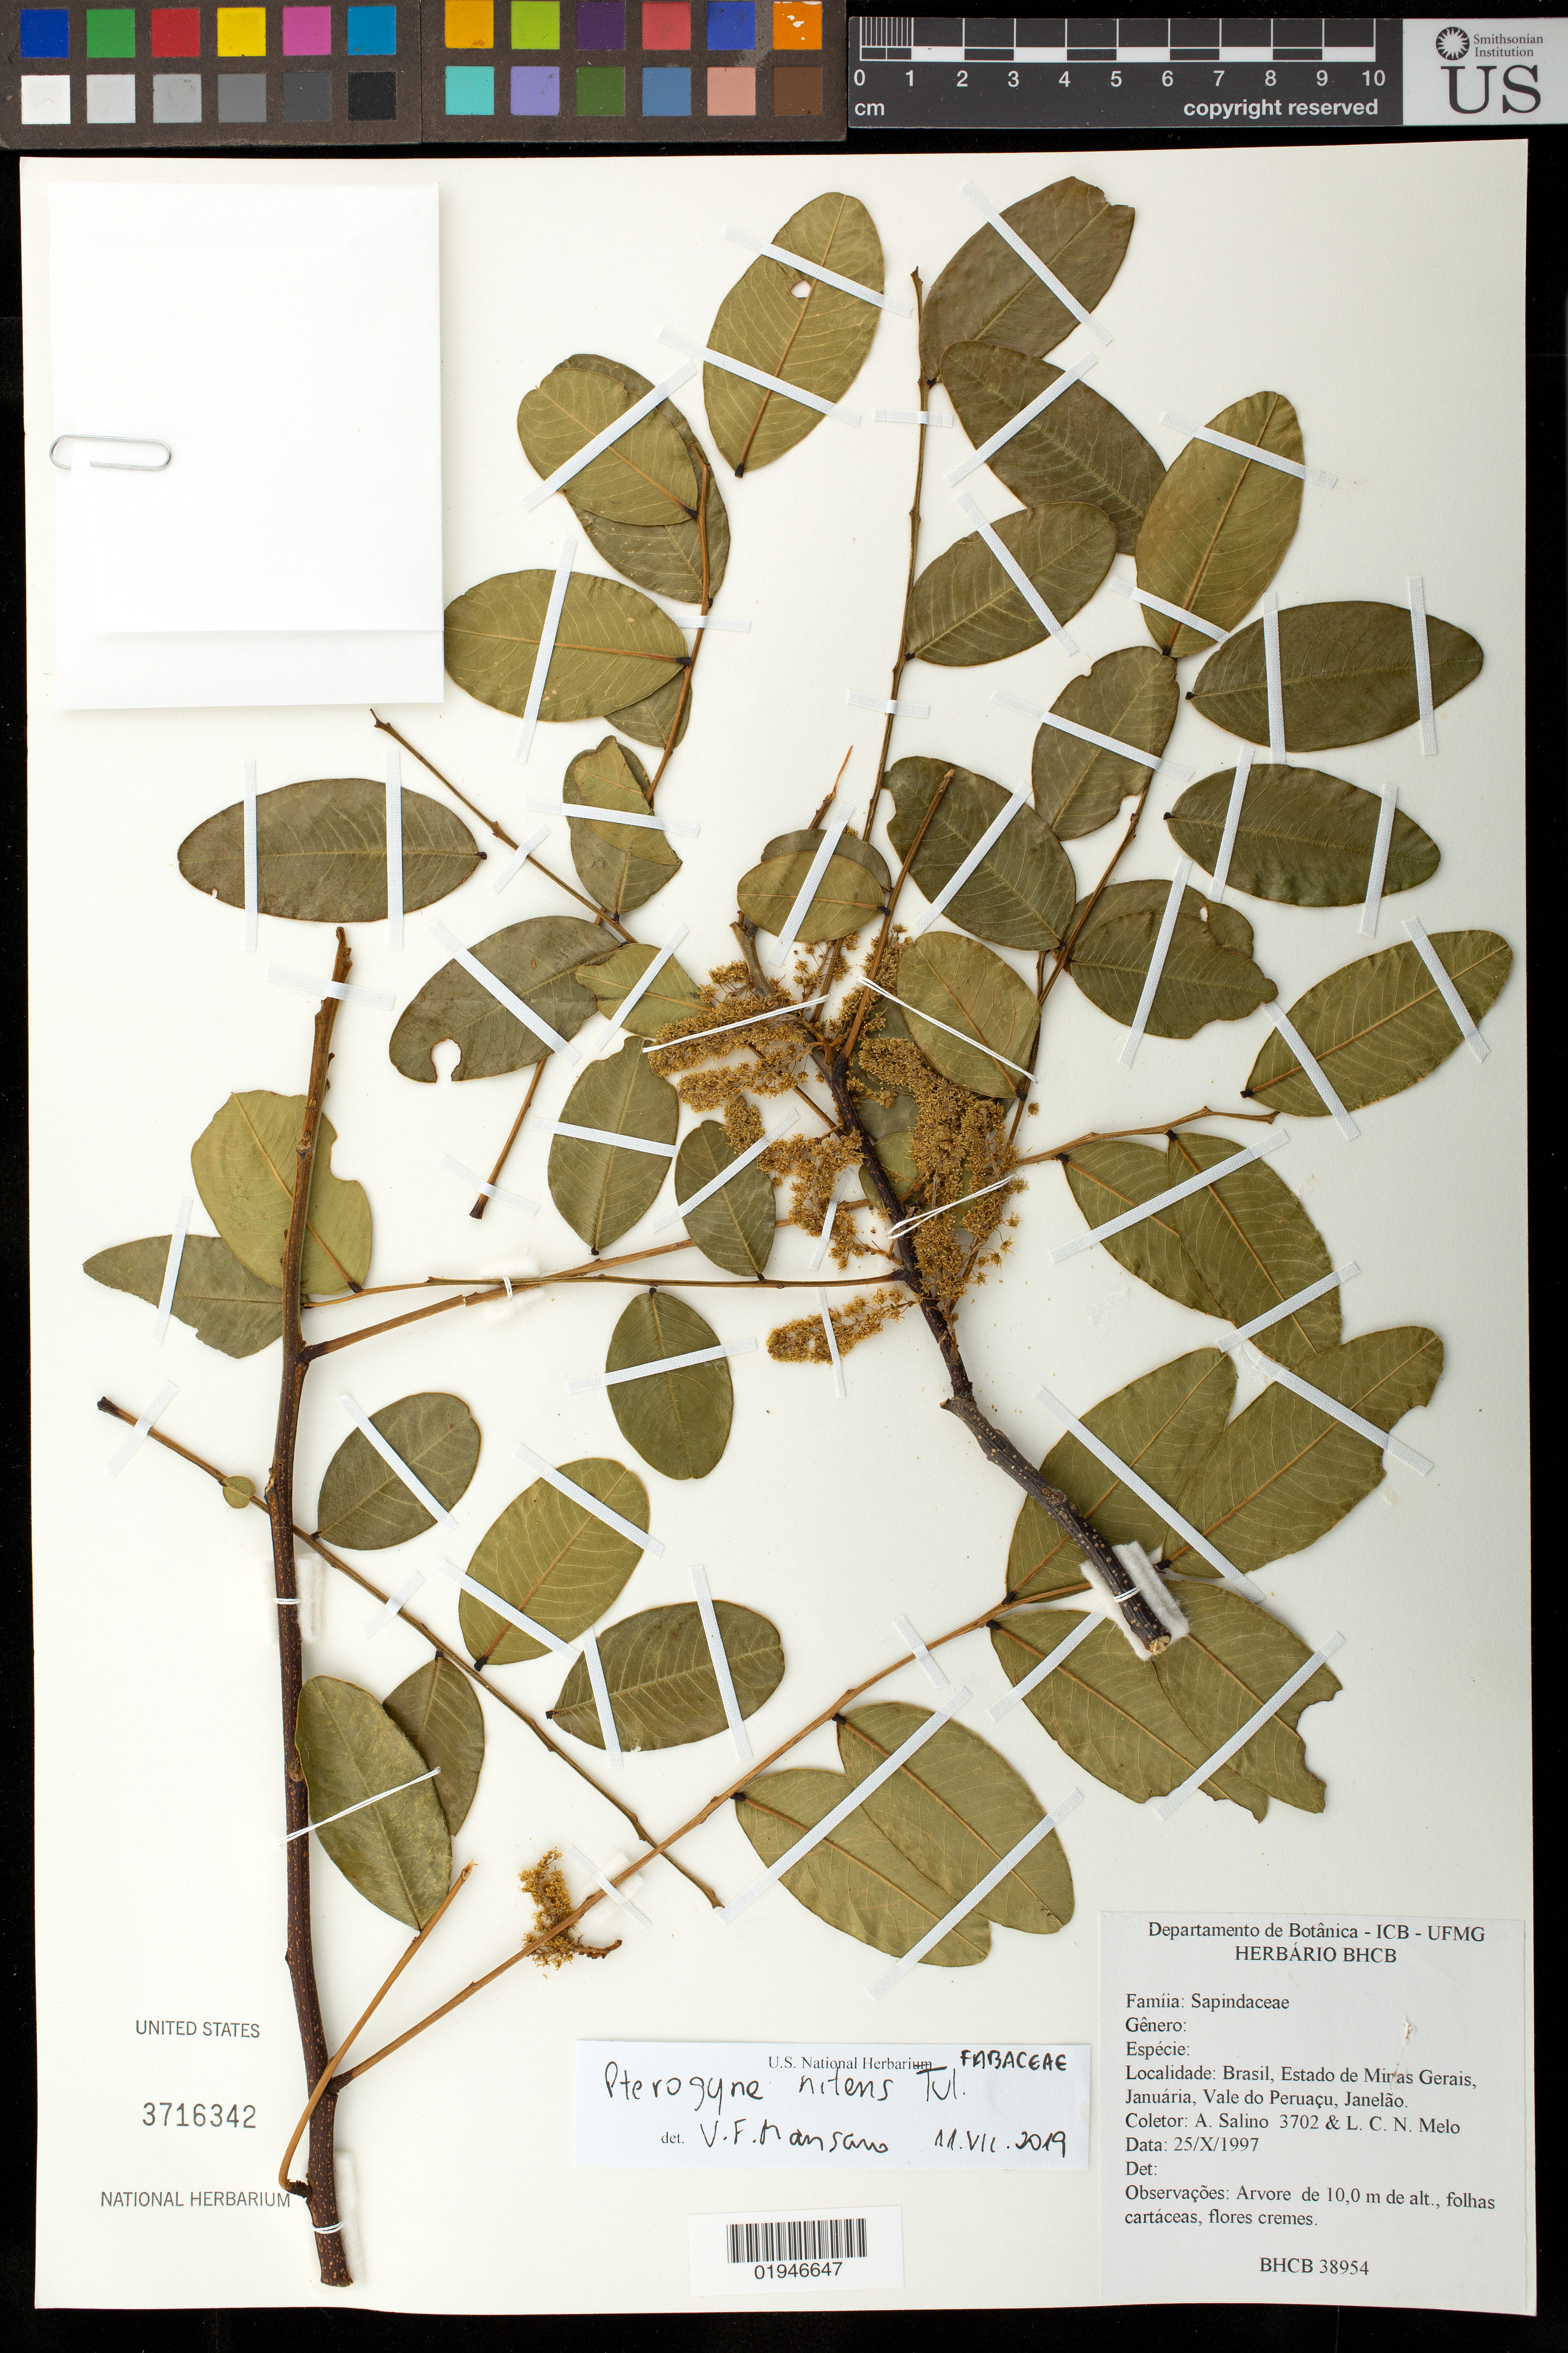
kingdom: Plantae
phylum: Tracheophyta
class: Magnoliopsida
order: Fabales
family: Fabaceae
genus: Pterogyne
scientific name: Pterogyne nitens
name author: Tul.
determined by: Mansano, V. F.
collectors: A. Salino & L. Melo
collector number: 3702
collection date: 1997-10-25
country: Brazil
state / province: Minas Gerais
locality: Januária, Vale do Peruaçu, Janelão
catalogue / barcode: US 3716342